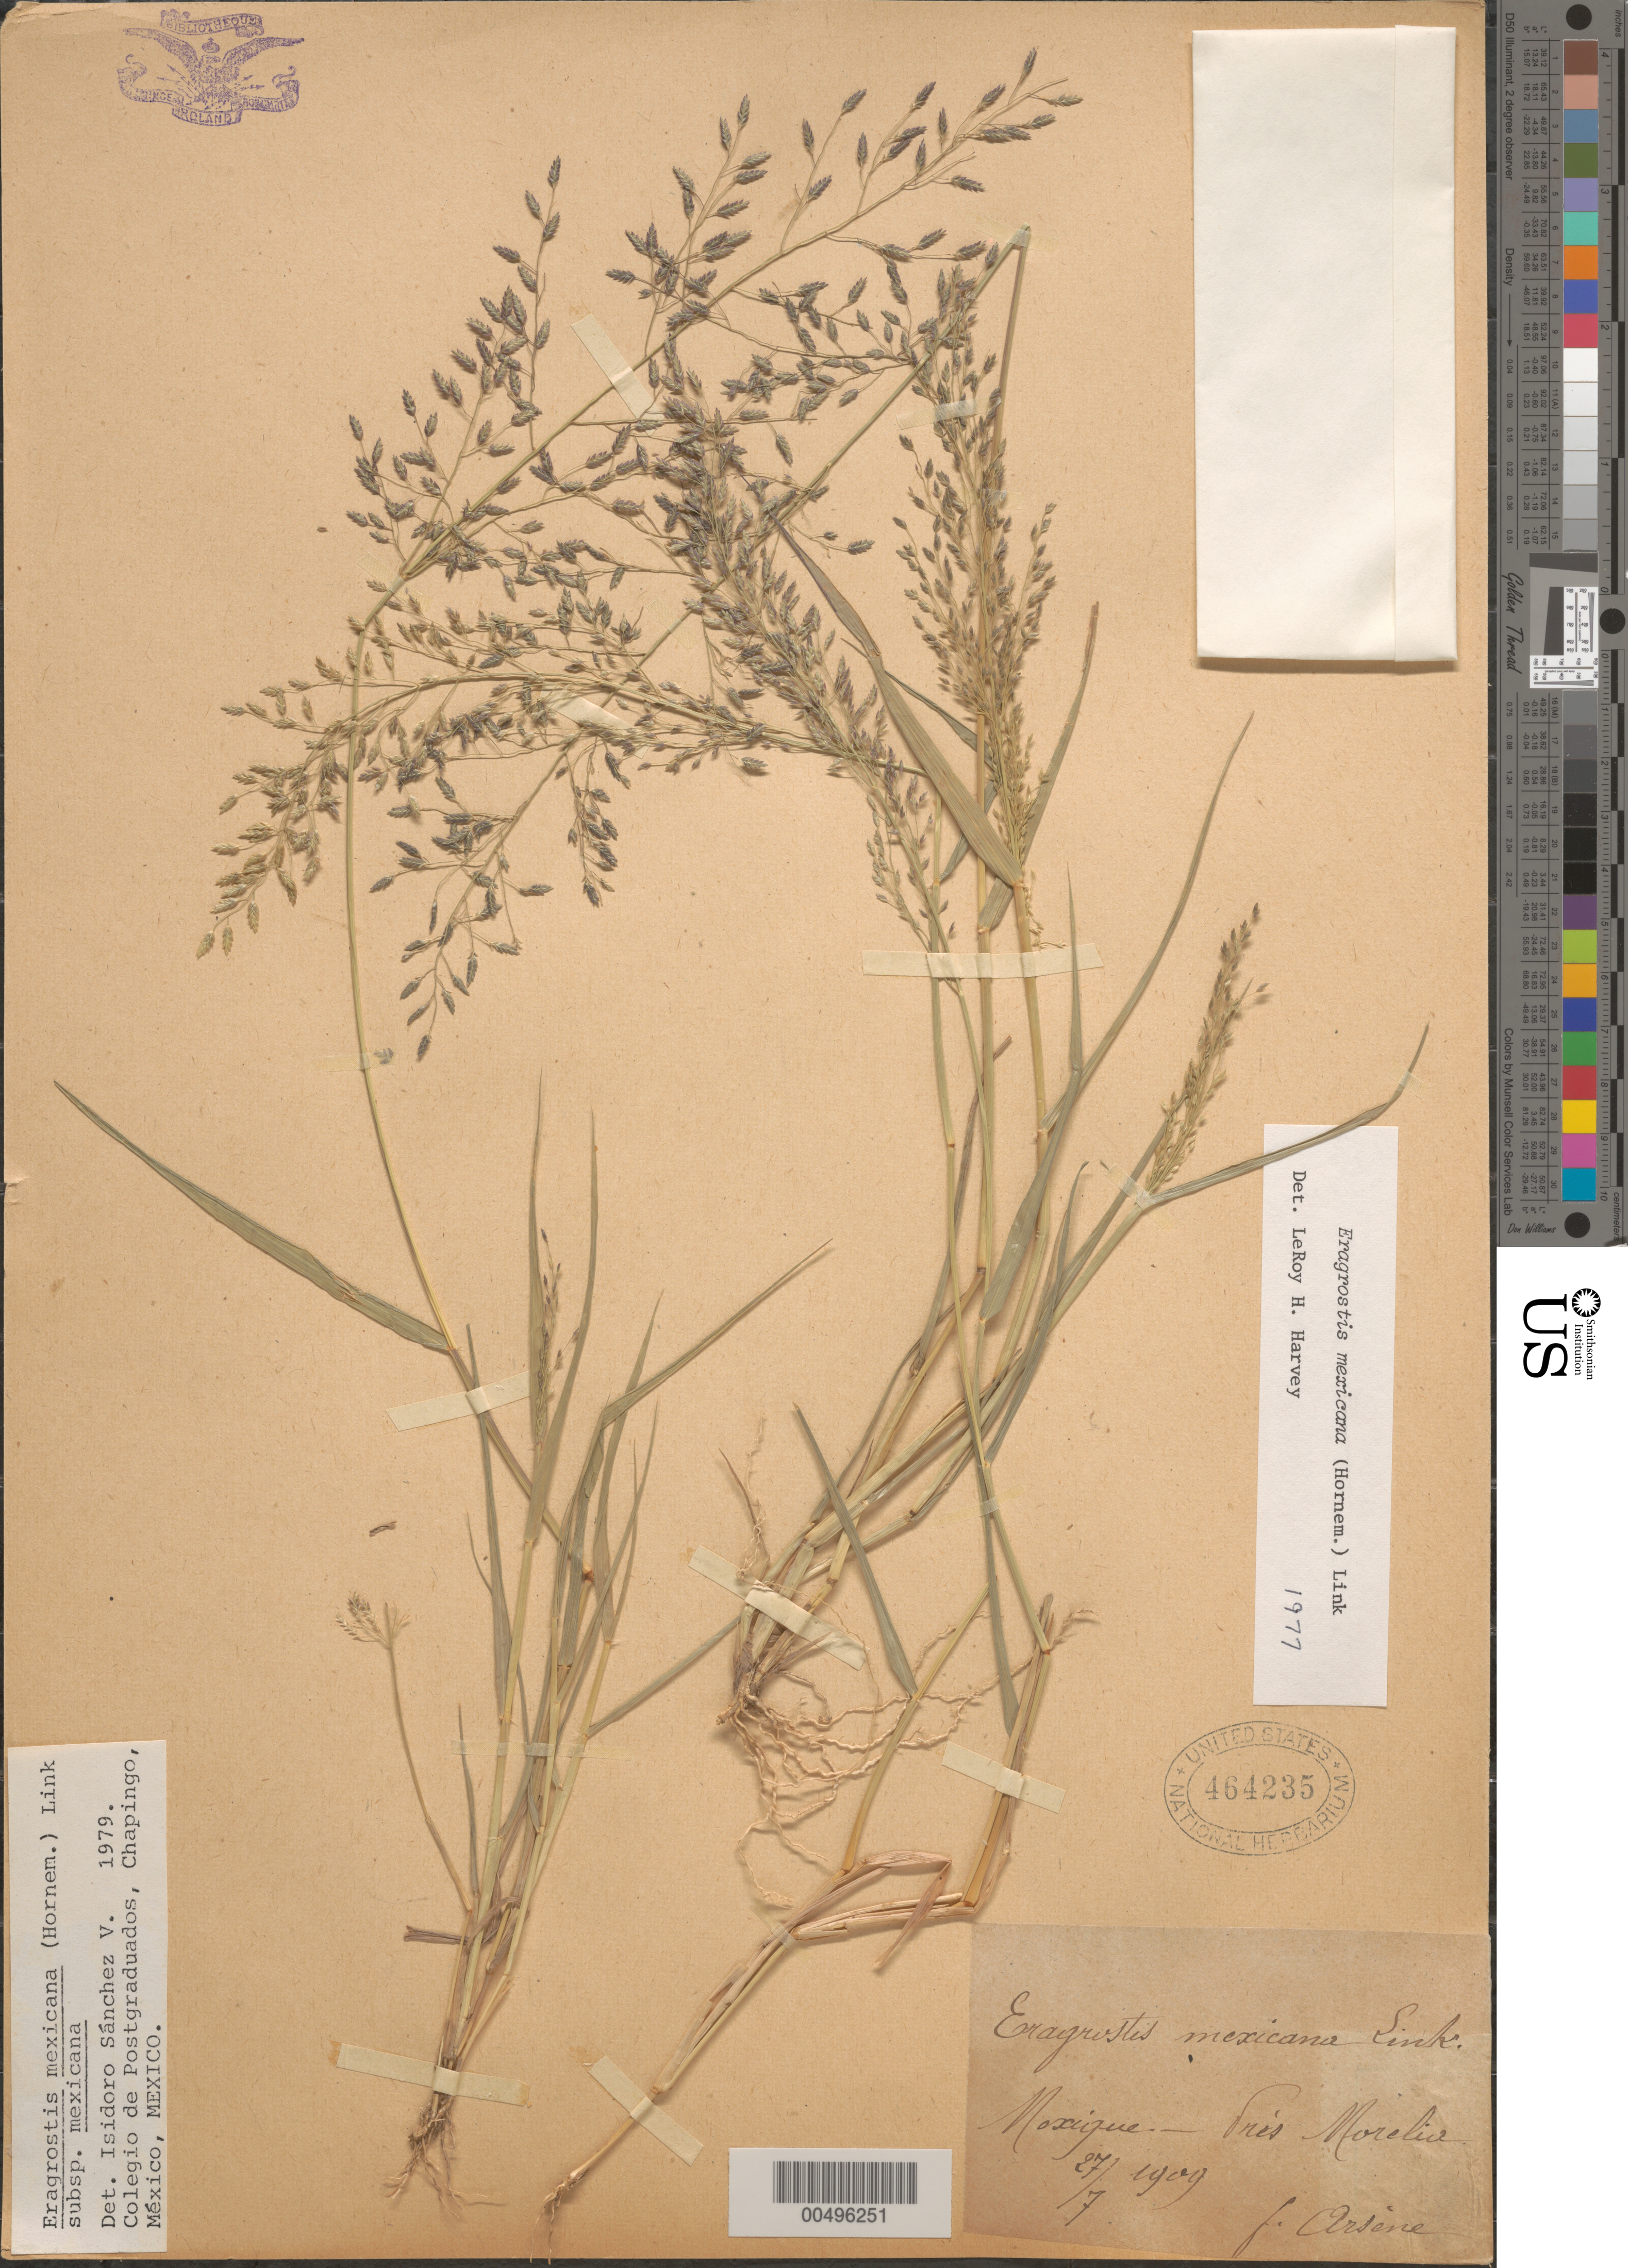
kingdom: Plantae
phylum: Tracheophyta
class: Liliopsida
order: Poales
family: Poaceae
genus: Eragrostis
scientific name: Eragrostis mexicana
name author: (Hornem.) Link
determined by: Sánchez Vega, I. M.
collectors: Bro. G. Arsène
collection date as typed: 27 Jul 1909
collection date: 1909-07-27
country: Mexico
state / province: Michoacán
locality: Morelia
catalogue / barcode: US 464235